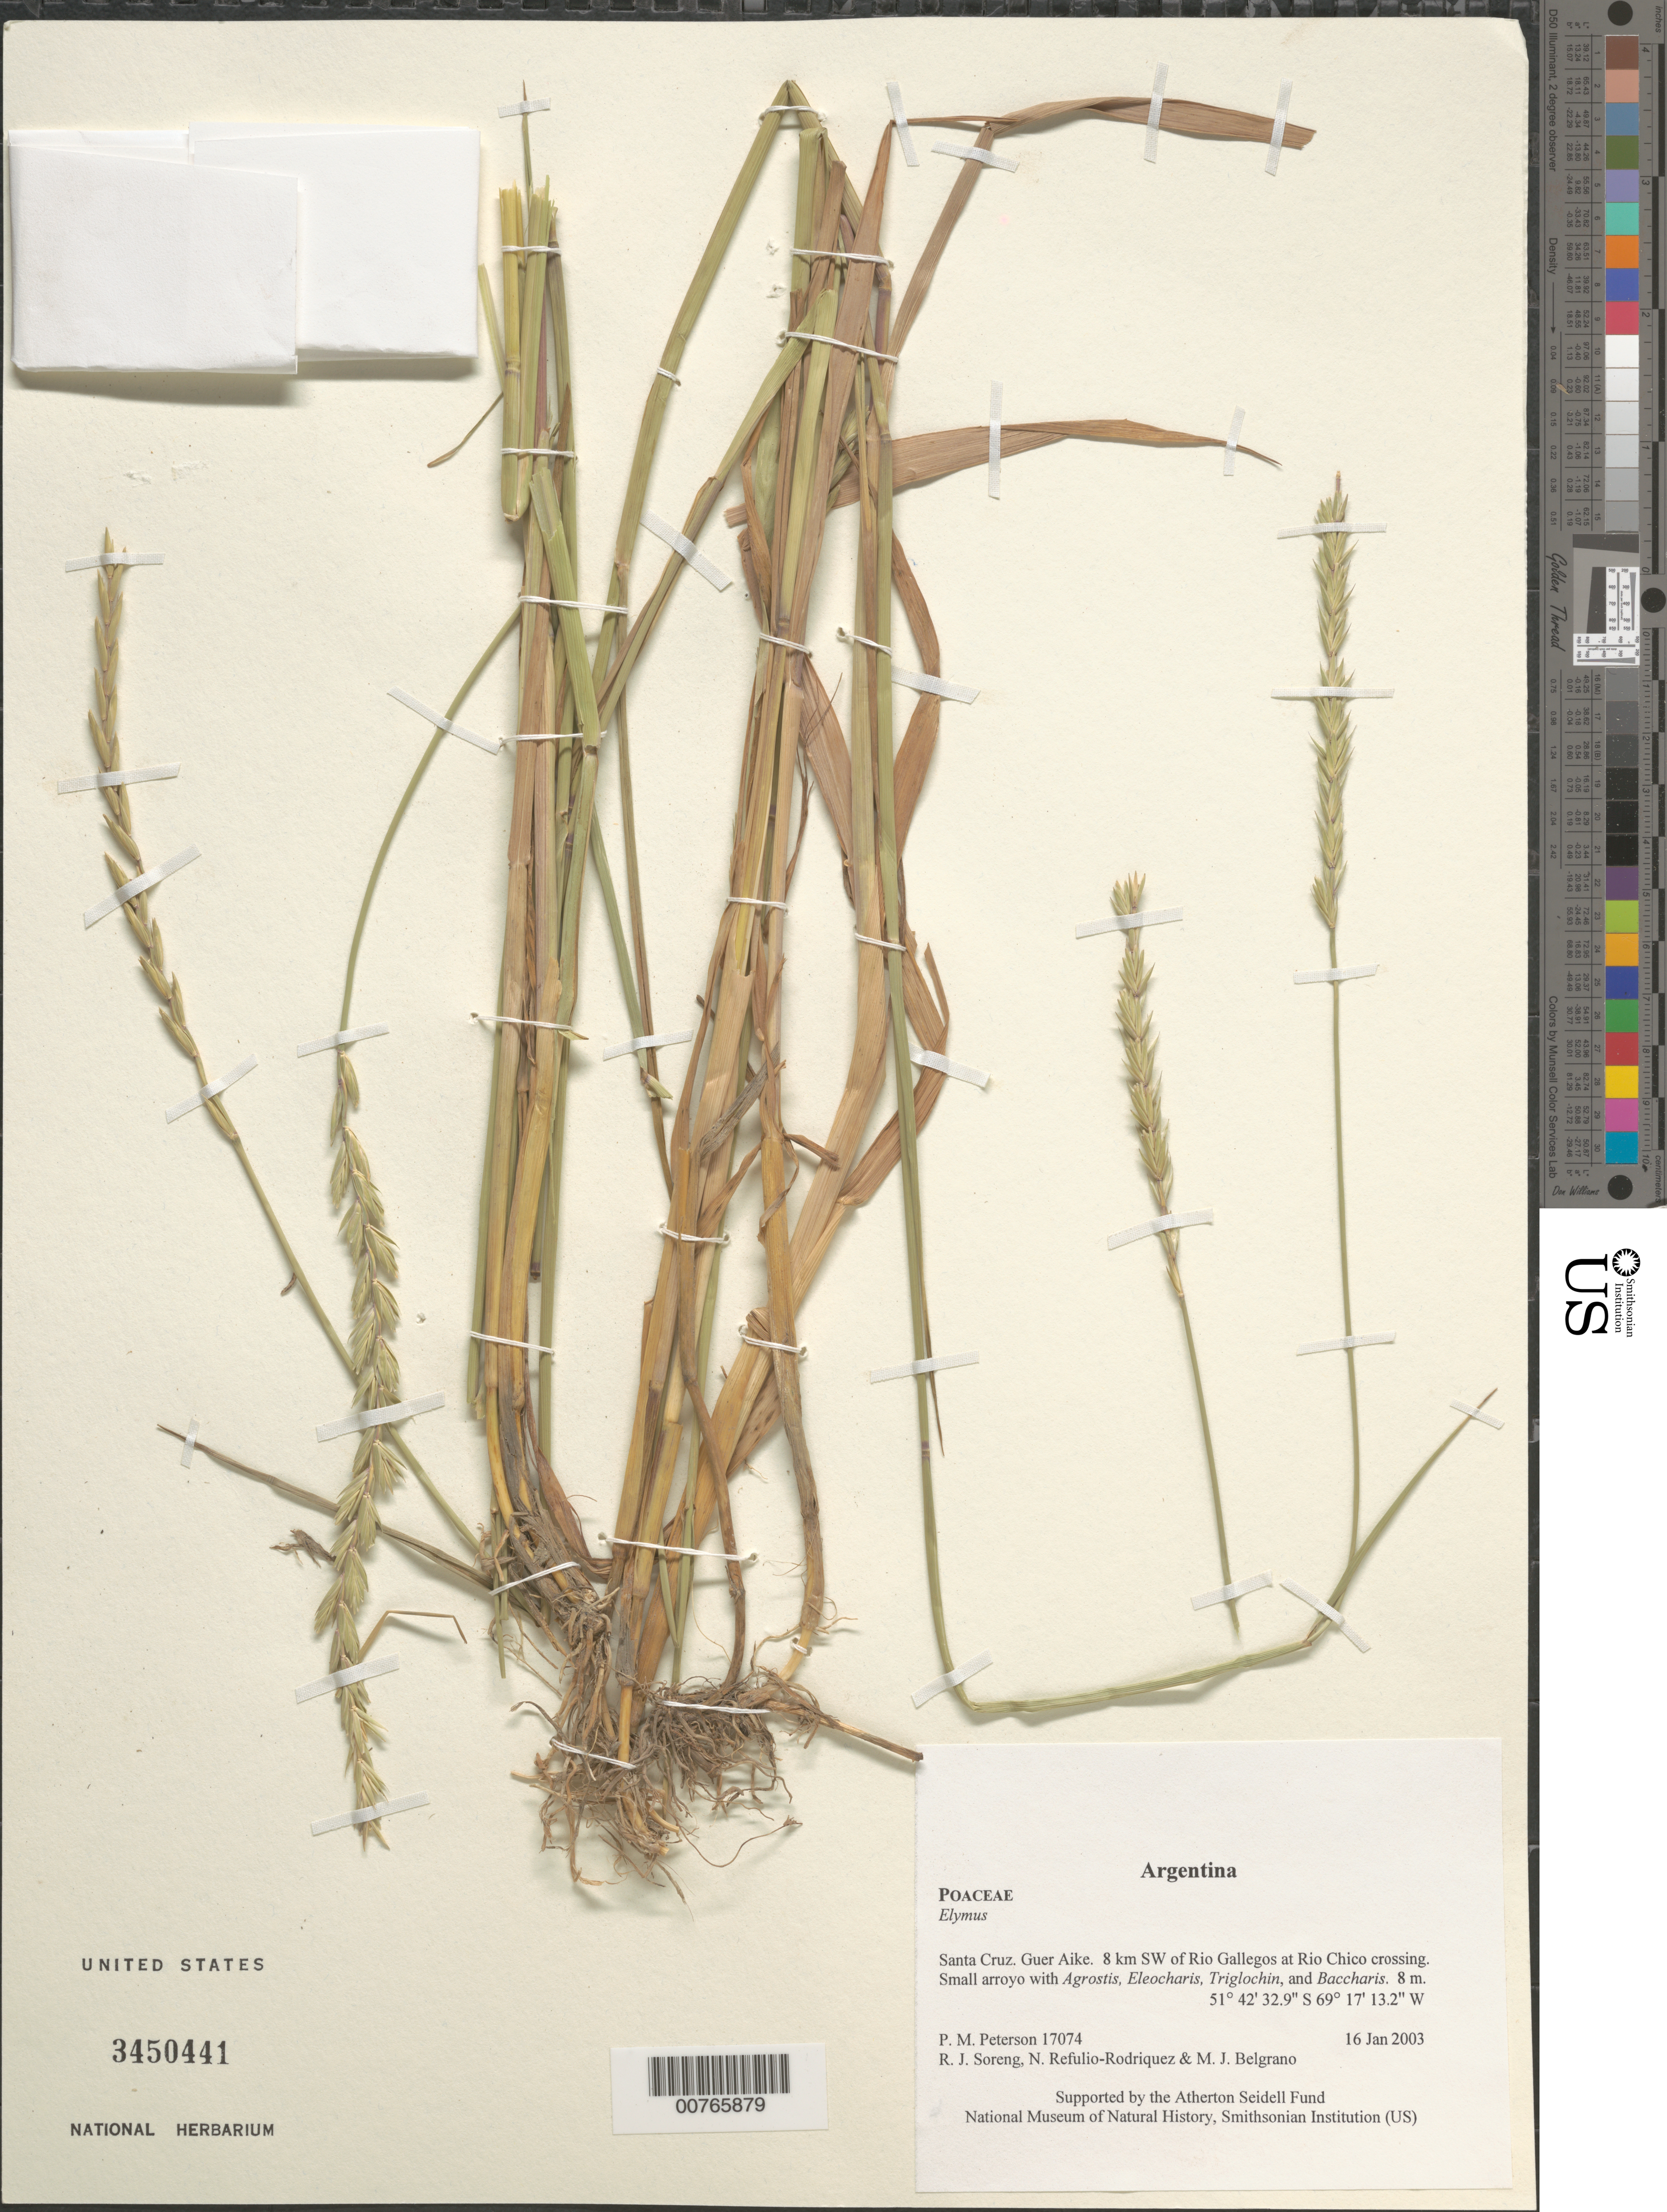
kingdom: Plantae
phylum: Tracheophyta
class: Liliopsida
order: Poales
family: Poaceae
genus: Elymus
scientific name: Elymus sp.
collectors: P. M. Peterson, R. J. Soreng, N. Refulio-Rodríguez & M. Belgrano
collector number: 17074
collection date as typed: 16 Jan 2003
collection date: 2003-01-16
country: Argentina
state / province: Santa Cruz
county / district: Guer Aike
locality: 8 km SW of Rio Gallegos at Rio Chico crossing. Small arroyo with Agrostis, Eleocharis, Triglochin, and Baccharis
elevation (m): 8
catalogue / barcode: US 3450441